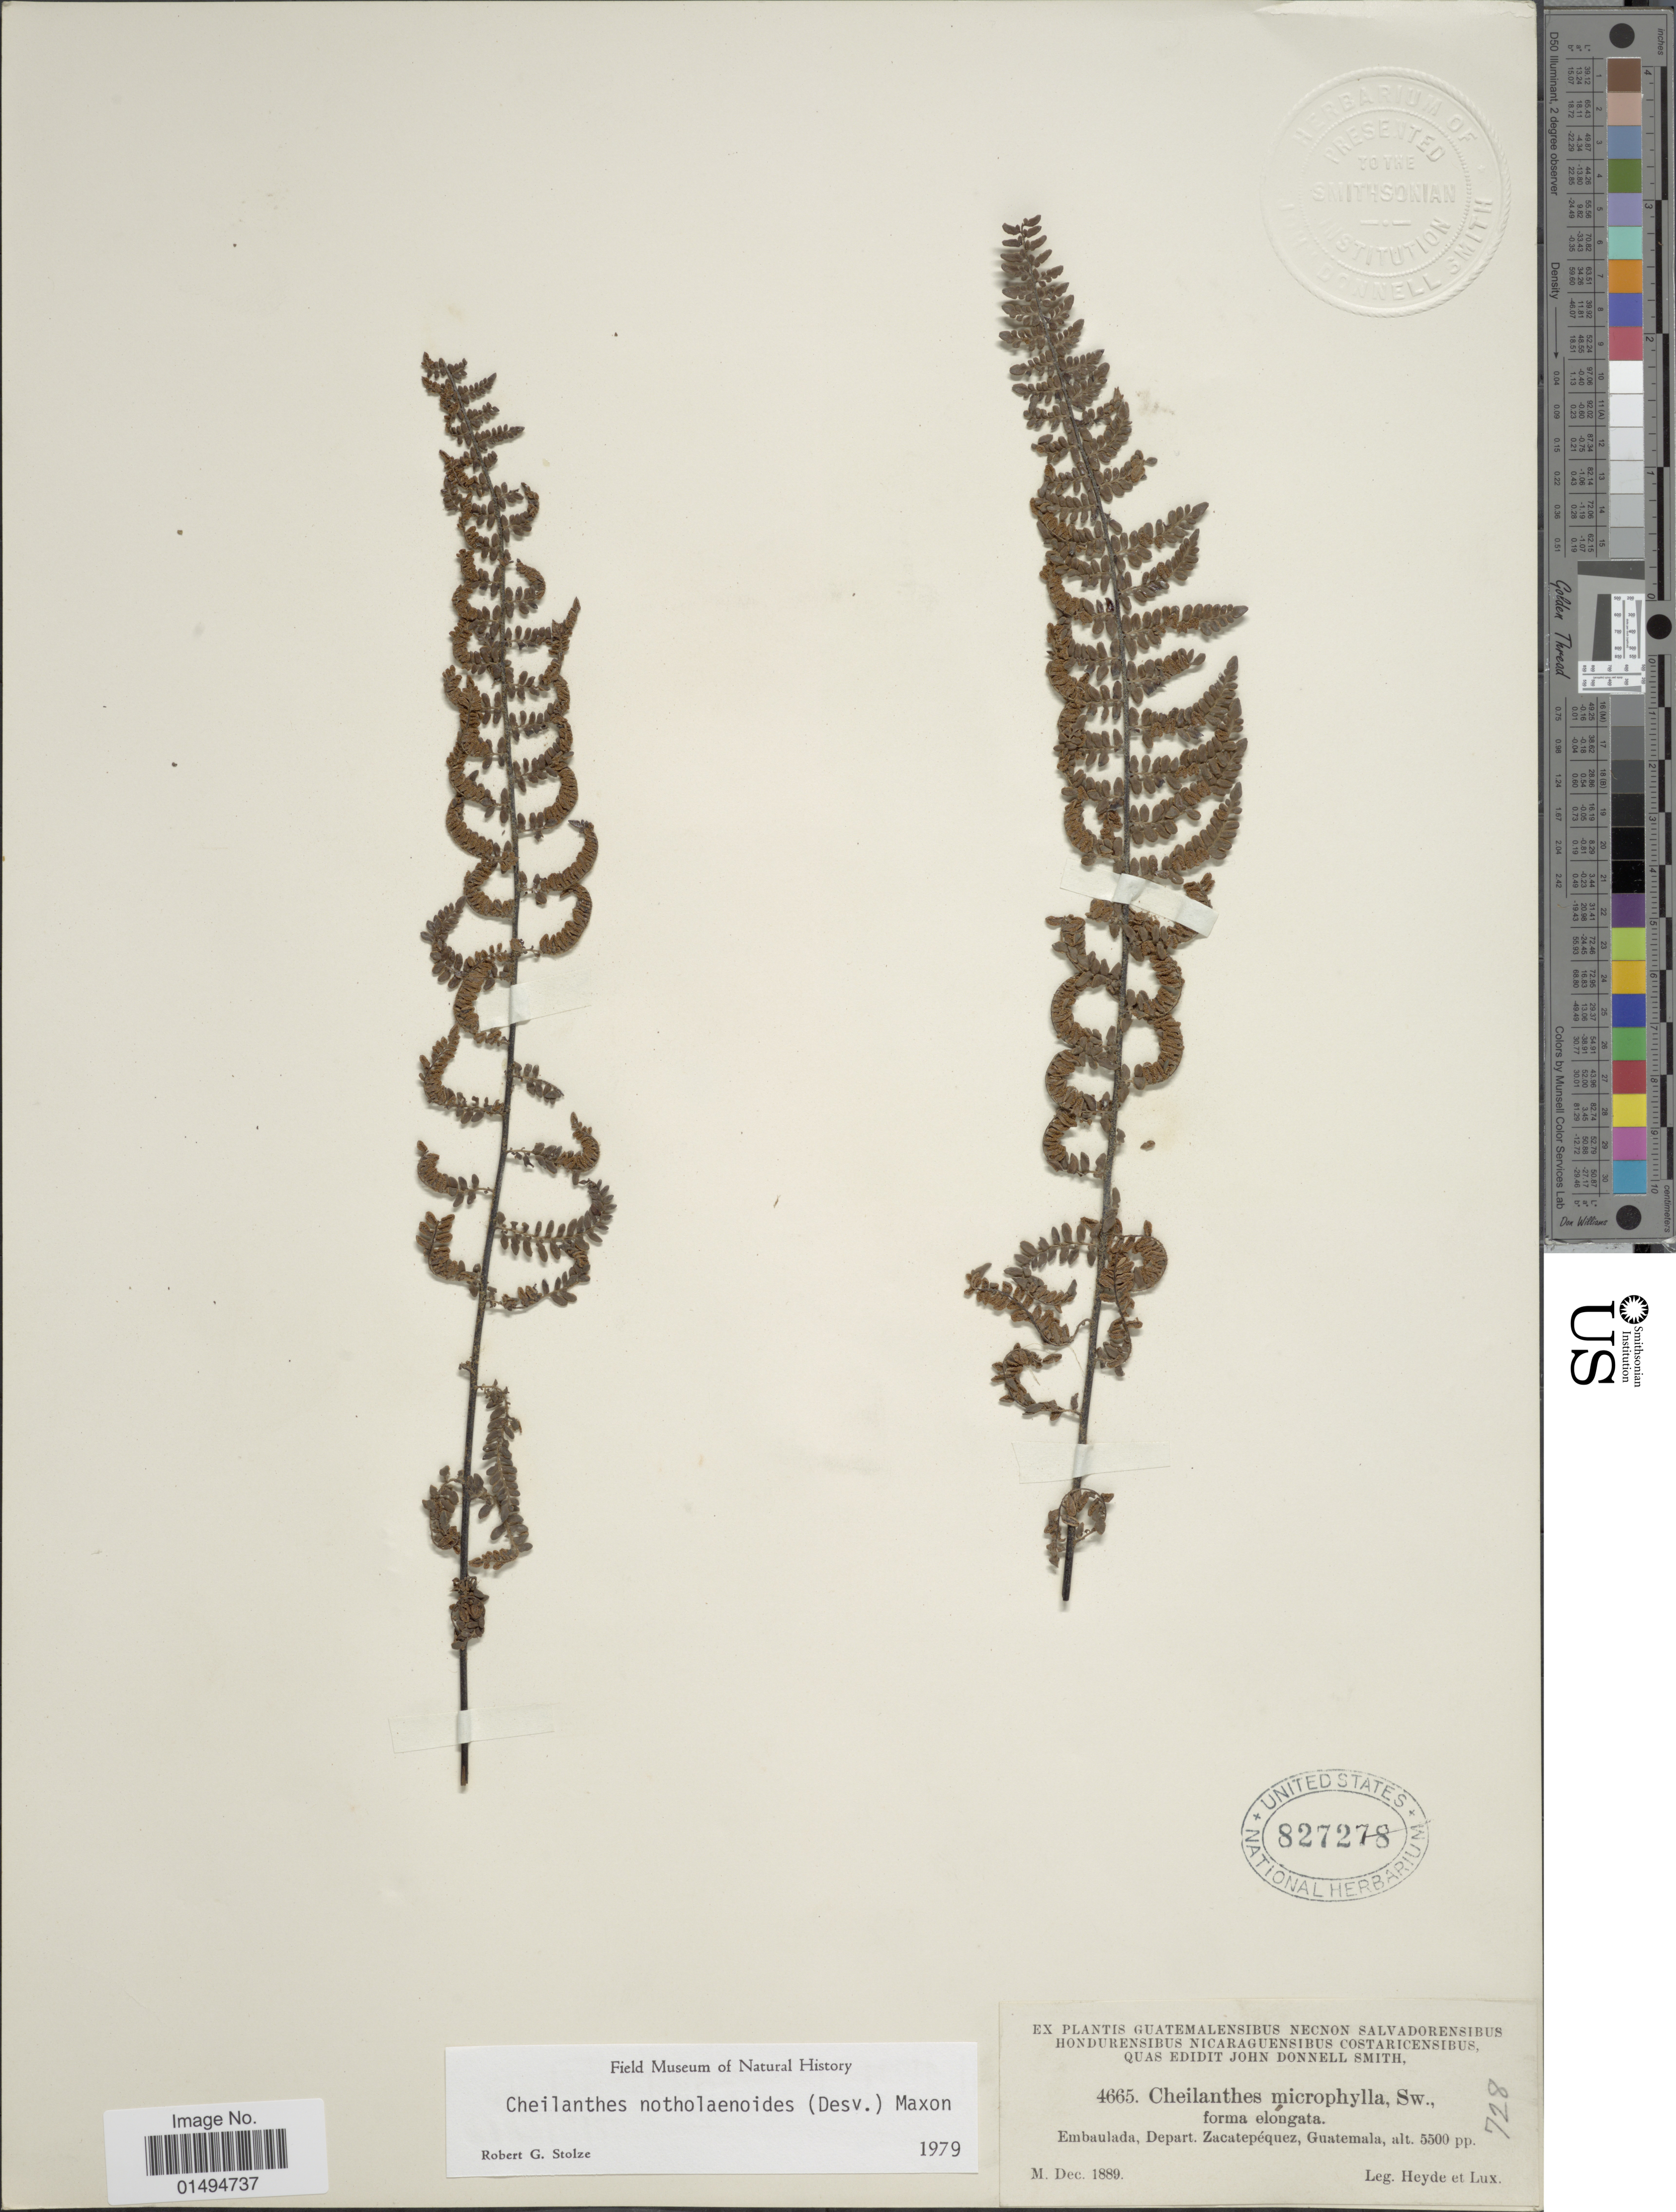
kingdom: Plantae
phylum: Tracheophyta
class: Polypodiopsida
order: Polypodiales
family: Pteridaceae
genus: Myriopteris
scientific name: Myriopteris notholaenoides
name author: (Desv.) Grusz & Windham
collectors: E. Lux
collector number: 4665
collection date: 1889-12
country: Guatemala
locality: Embaulada, Depart. Zacatepequez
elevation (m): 1676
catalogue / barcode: US 827278